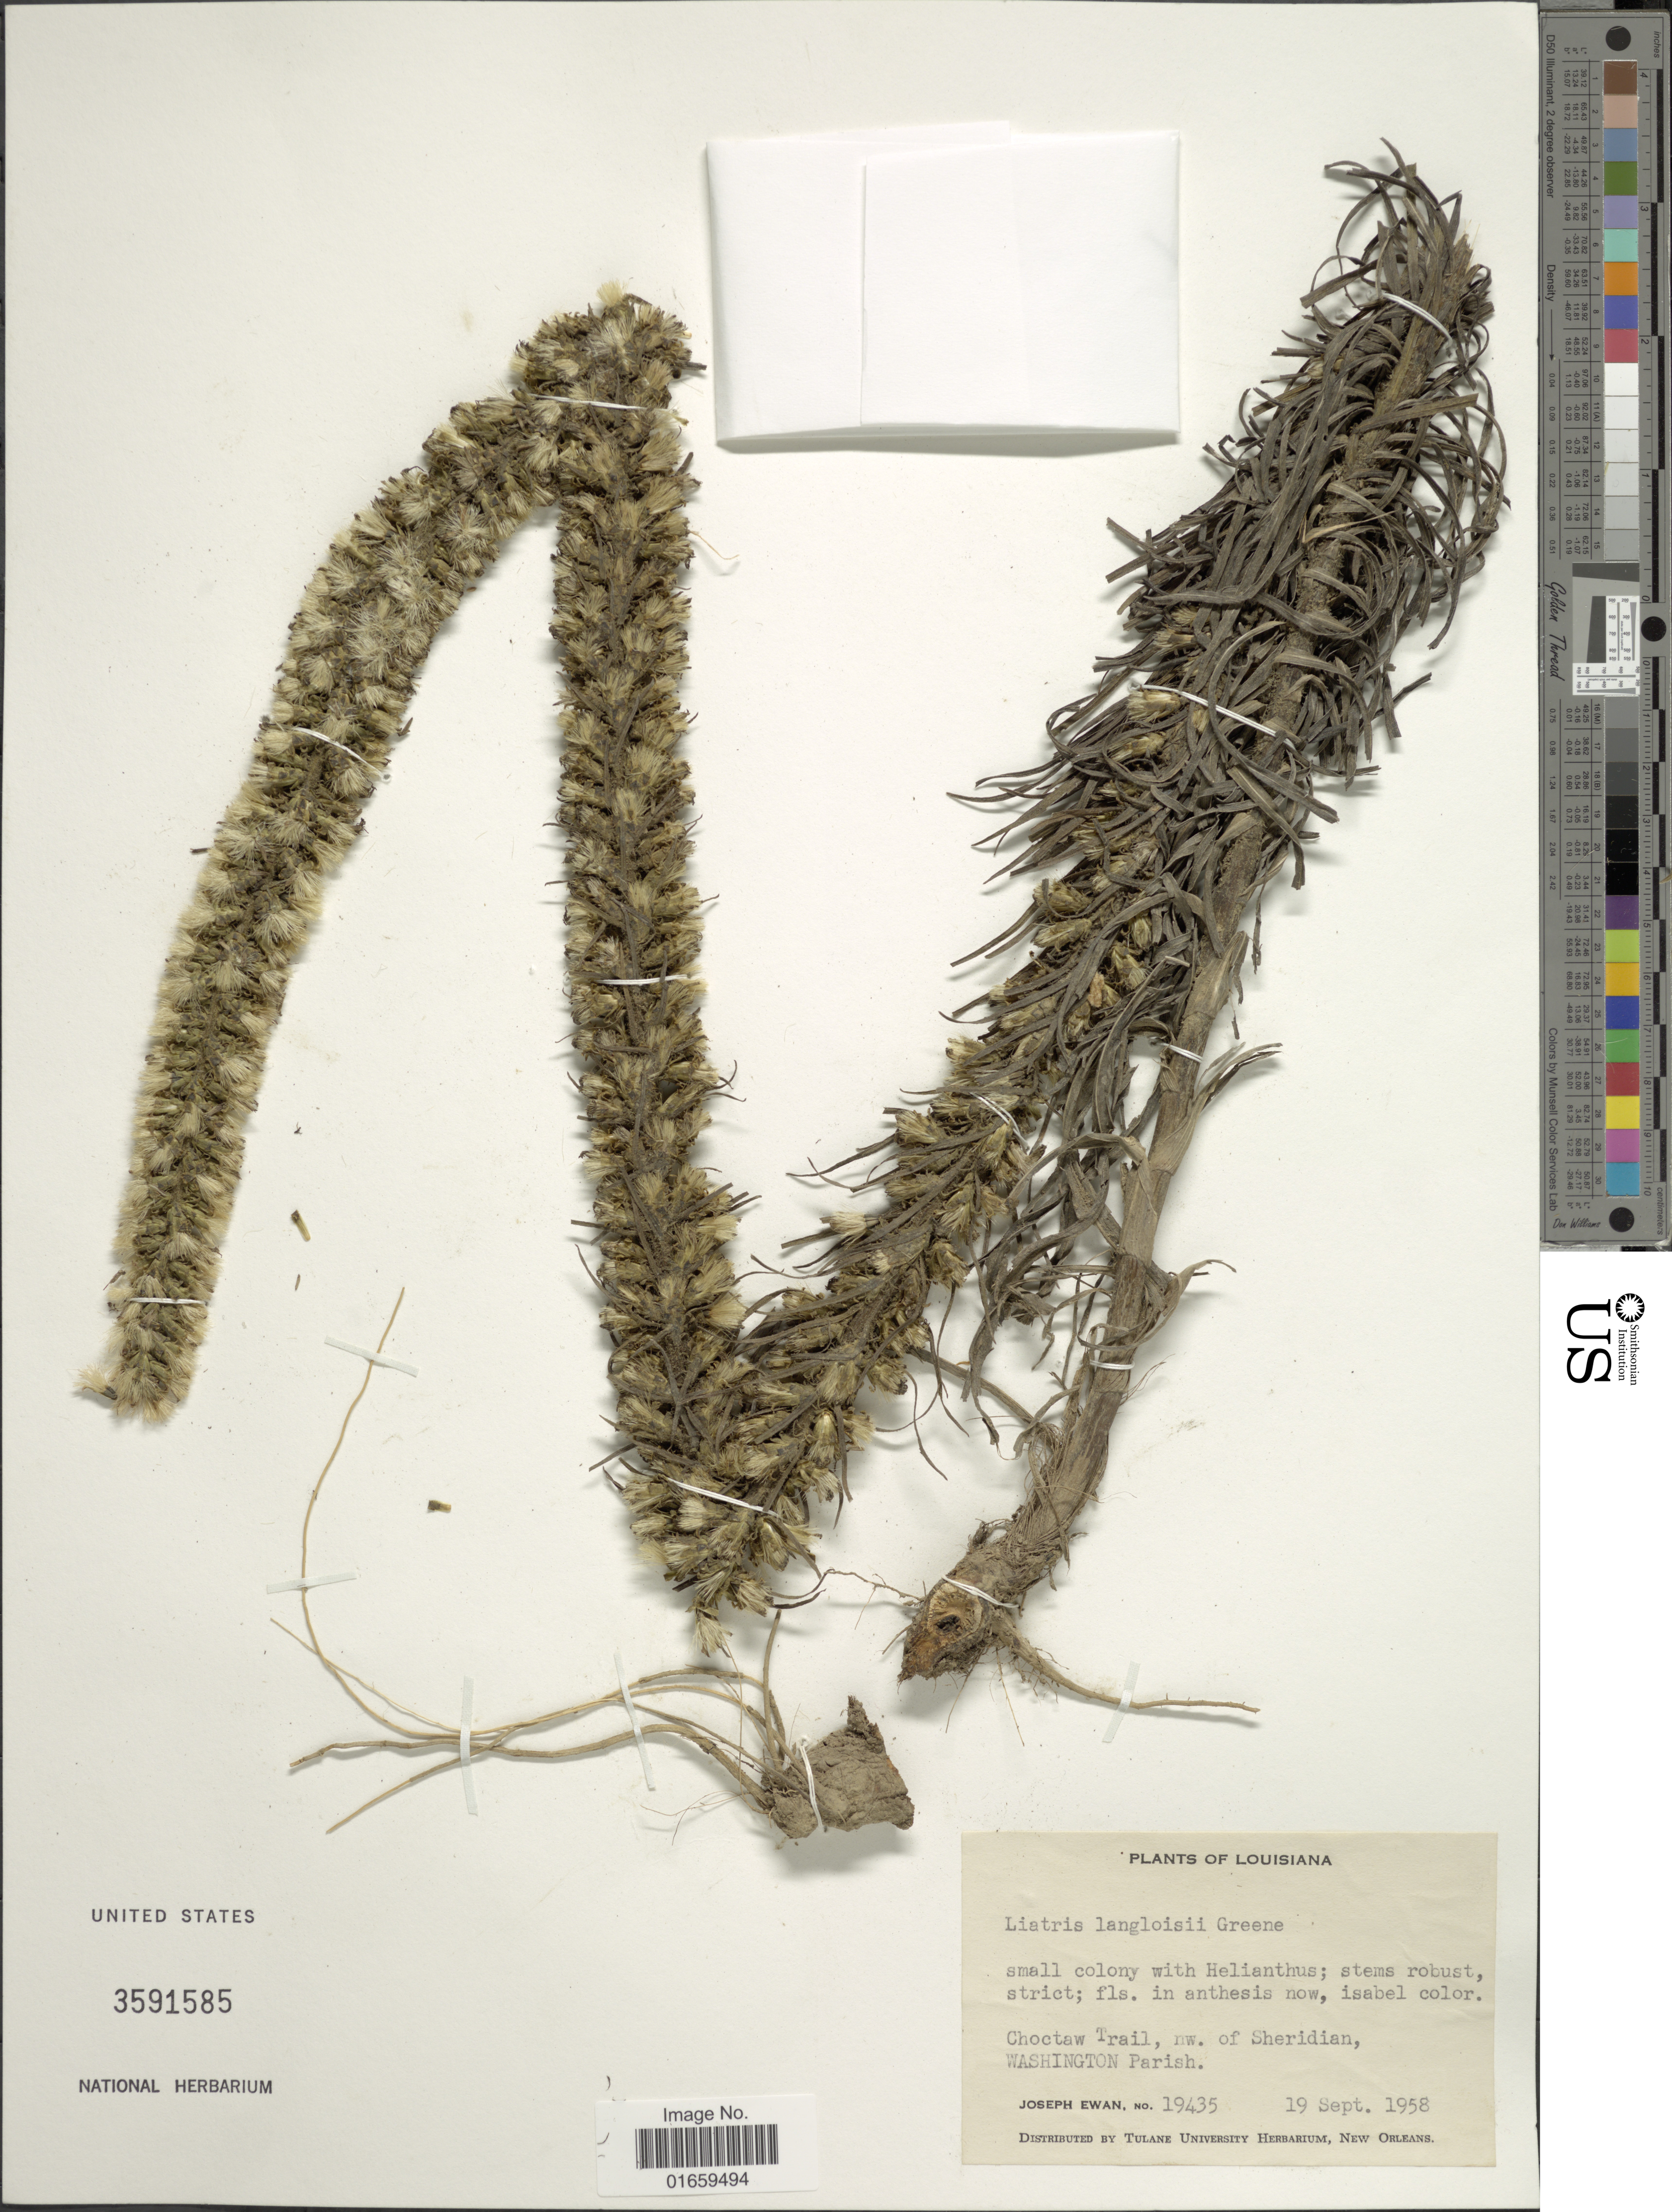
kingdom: Plantae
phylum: Tracheophyta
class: Magnoliopsida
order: Asterales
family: Asteraceae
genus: Liatris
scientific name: Liatris spicata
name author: (L.) Willd.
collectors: J. A. Ewan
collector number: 19435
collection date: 1958-09-19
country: United States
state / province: Louisiana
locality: Choctaw Trail, nw. of Sheridian, Washington Parish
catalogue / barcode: US 3591585